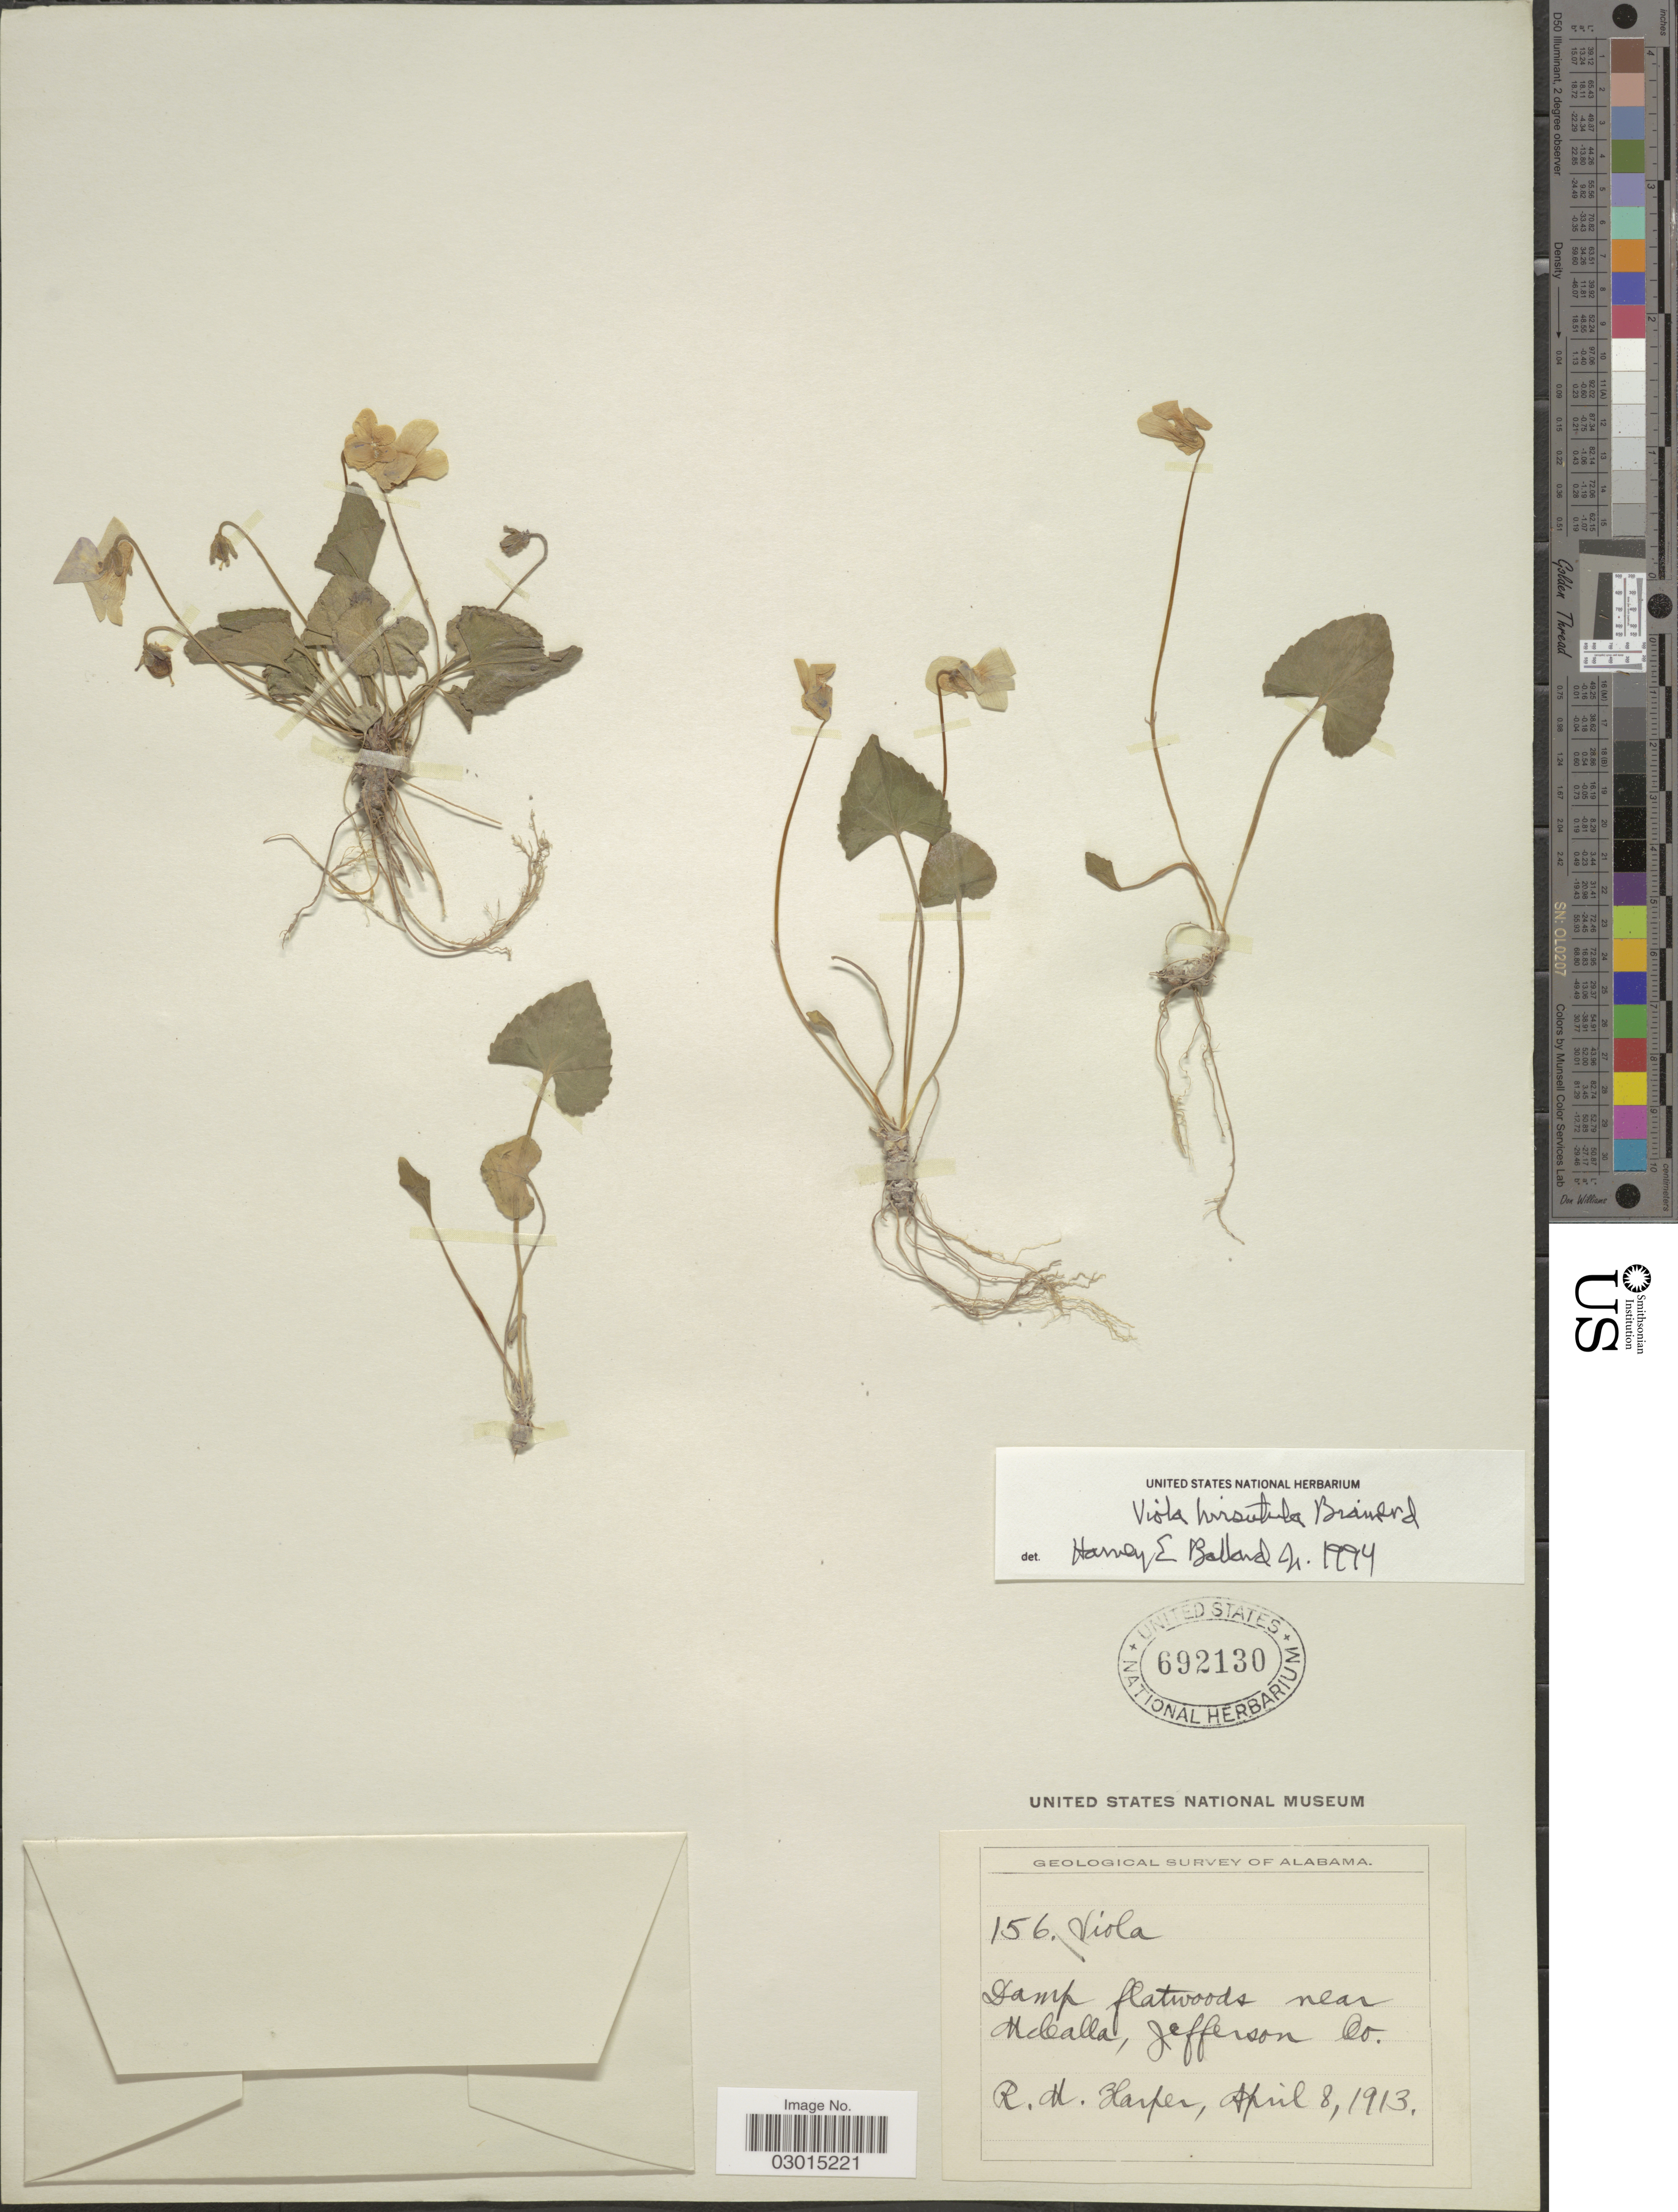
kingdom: Plantae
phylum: Tracheophyta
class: Magnoliopsida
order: Malpighiales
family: Violaceae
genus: Viola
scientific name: Viola hirsutula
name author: Brainerd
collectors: R. H. Harper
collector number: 156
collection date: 1913-04-08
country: United States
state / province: Alabama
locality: Damp flatwoods near McCalla, Jefferson Co.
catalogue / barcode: US 692130